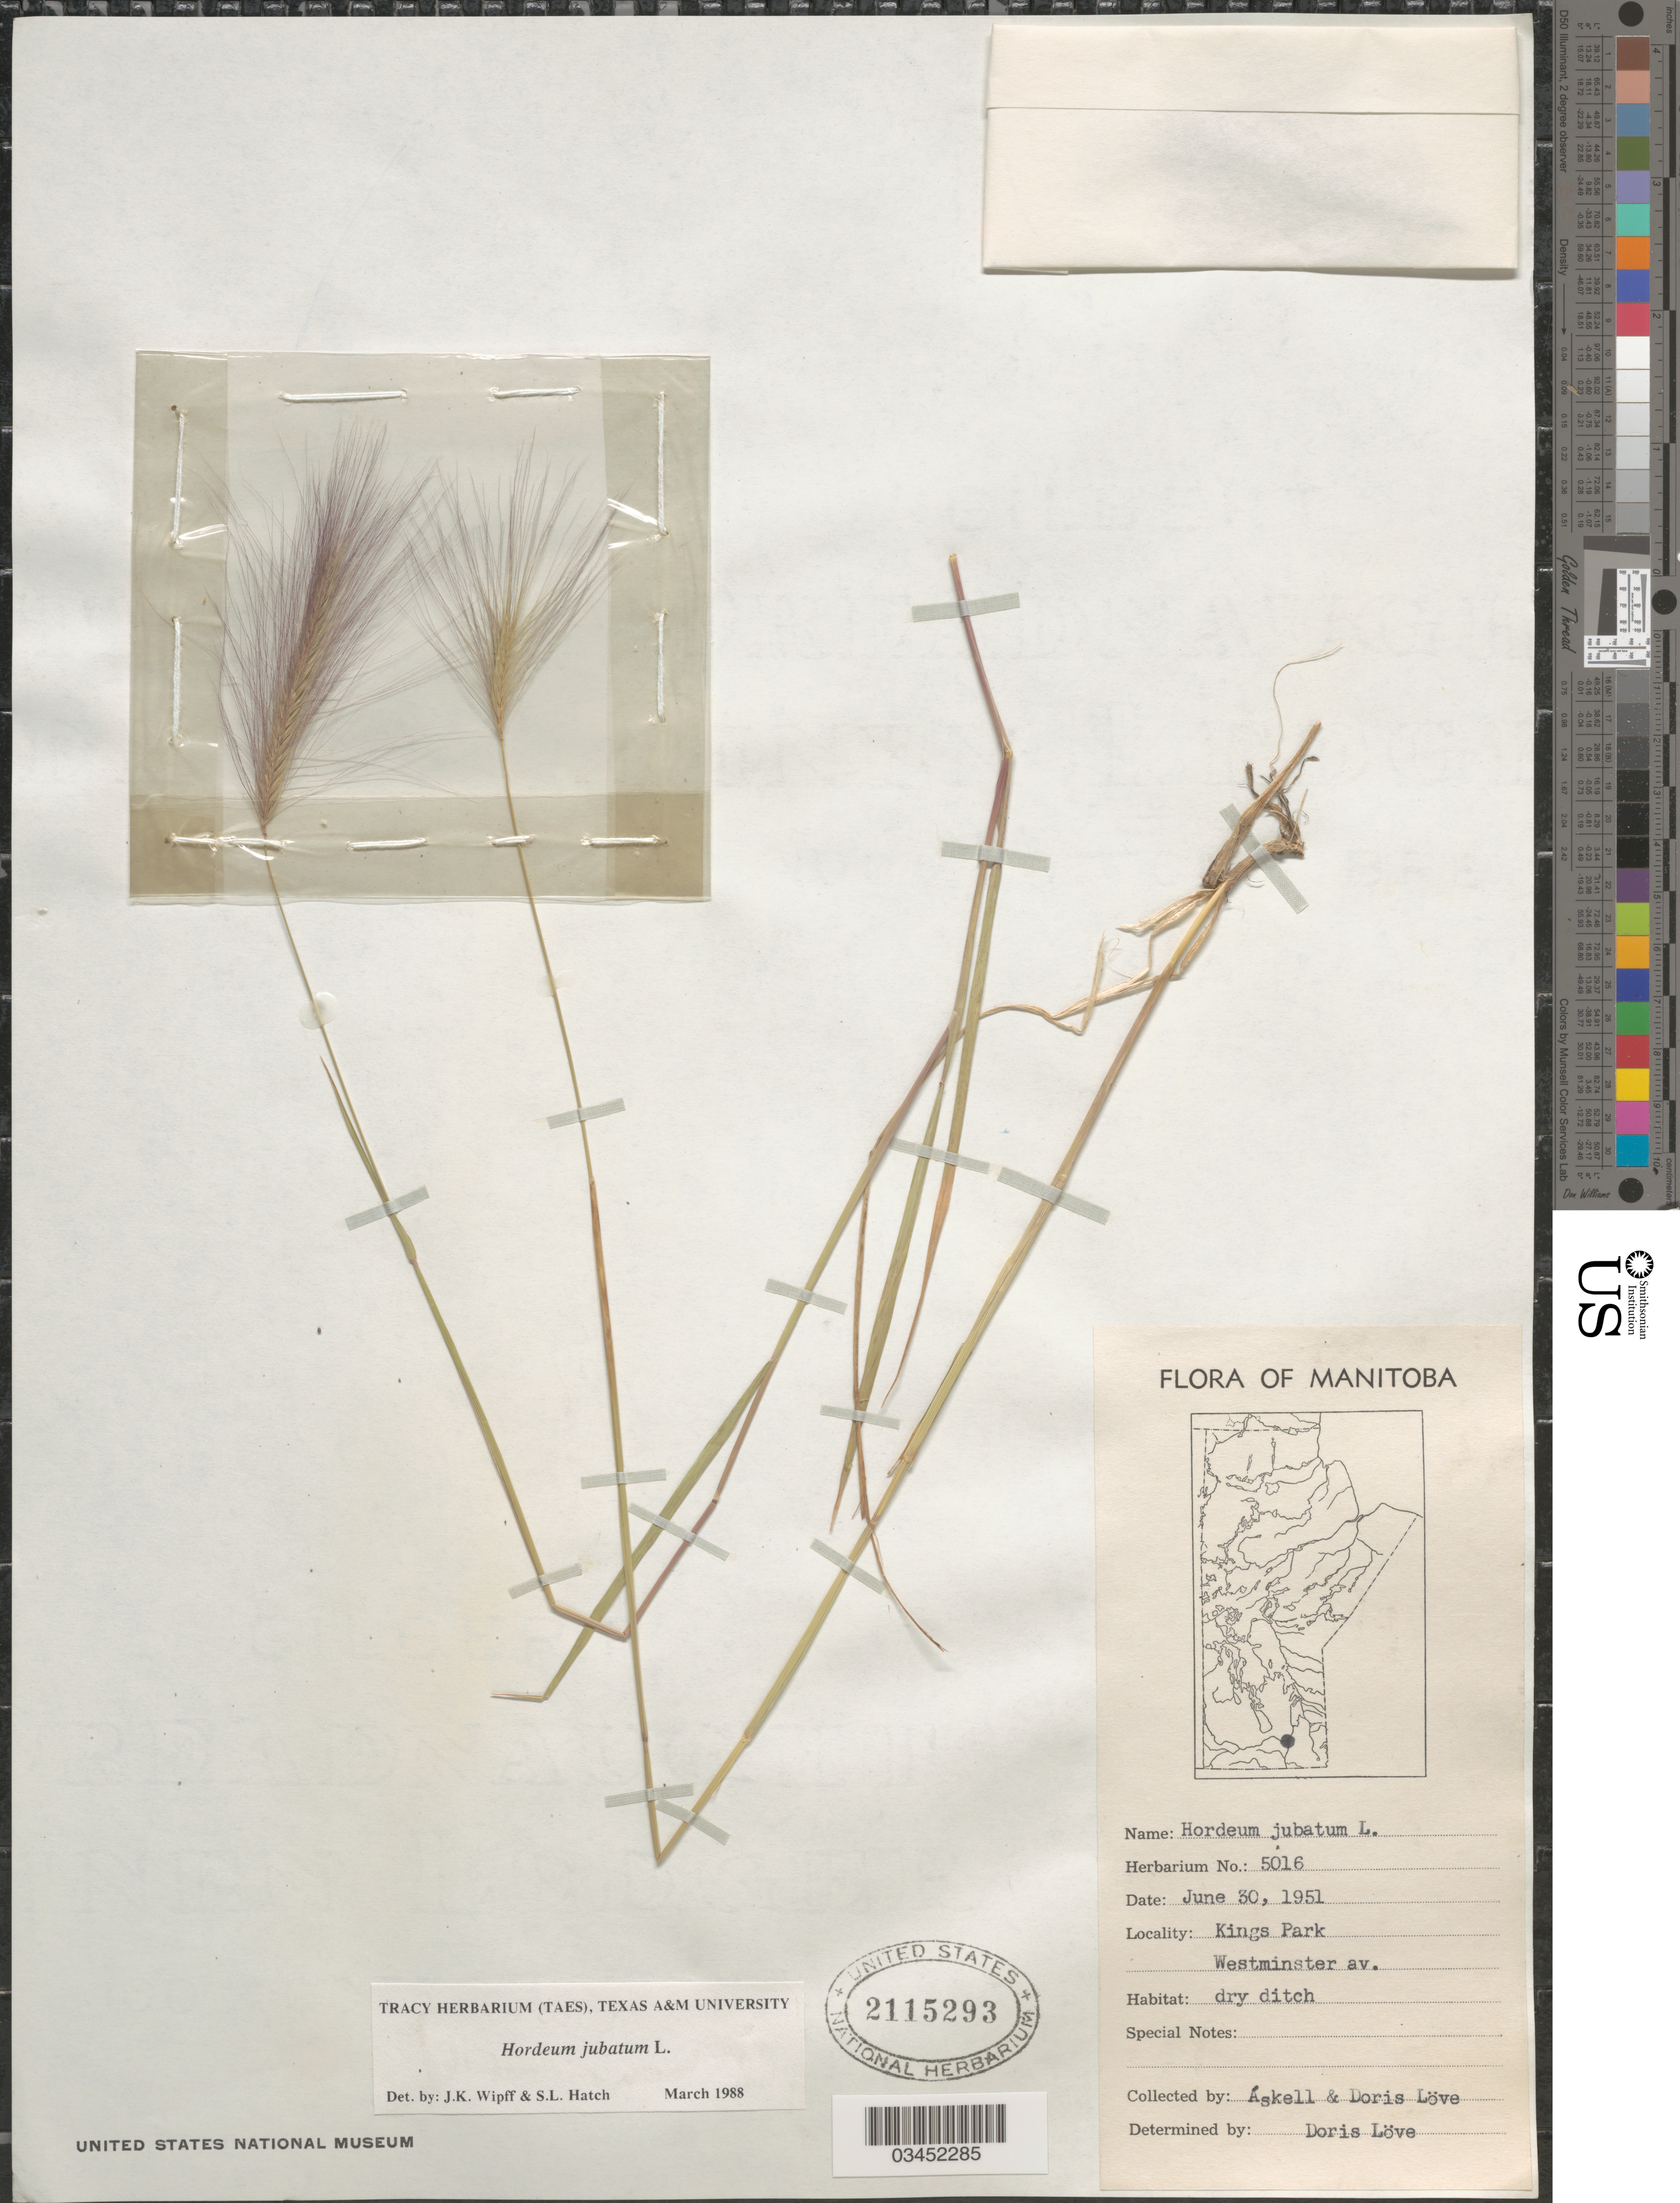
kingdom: Plantae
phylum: Tracheophyta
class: Liliopsida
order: Poales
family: Poaceae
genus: Hordeum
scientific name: Hordeum jubatum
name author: L.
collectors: Á. Löve & D. Löve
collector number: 5016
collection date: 1951-06-30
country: Canada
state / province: Manitoba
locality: Kings Park. Westminster av.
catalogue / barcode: US 2115293